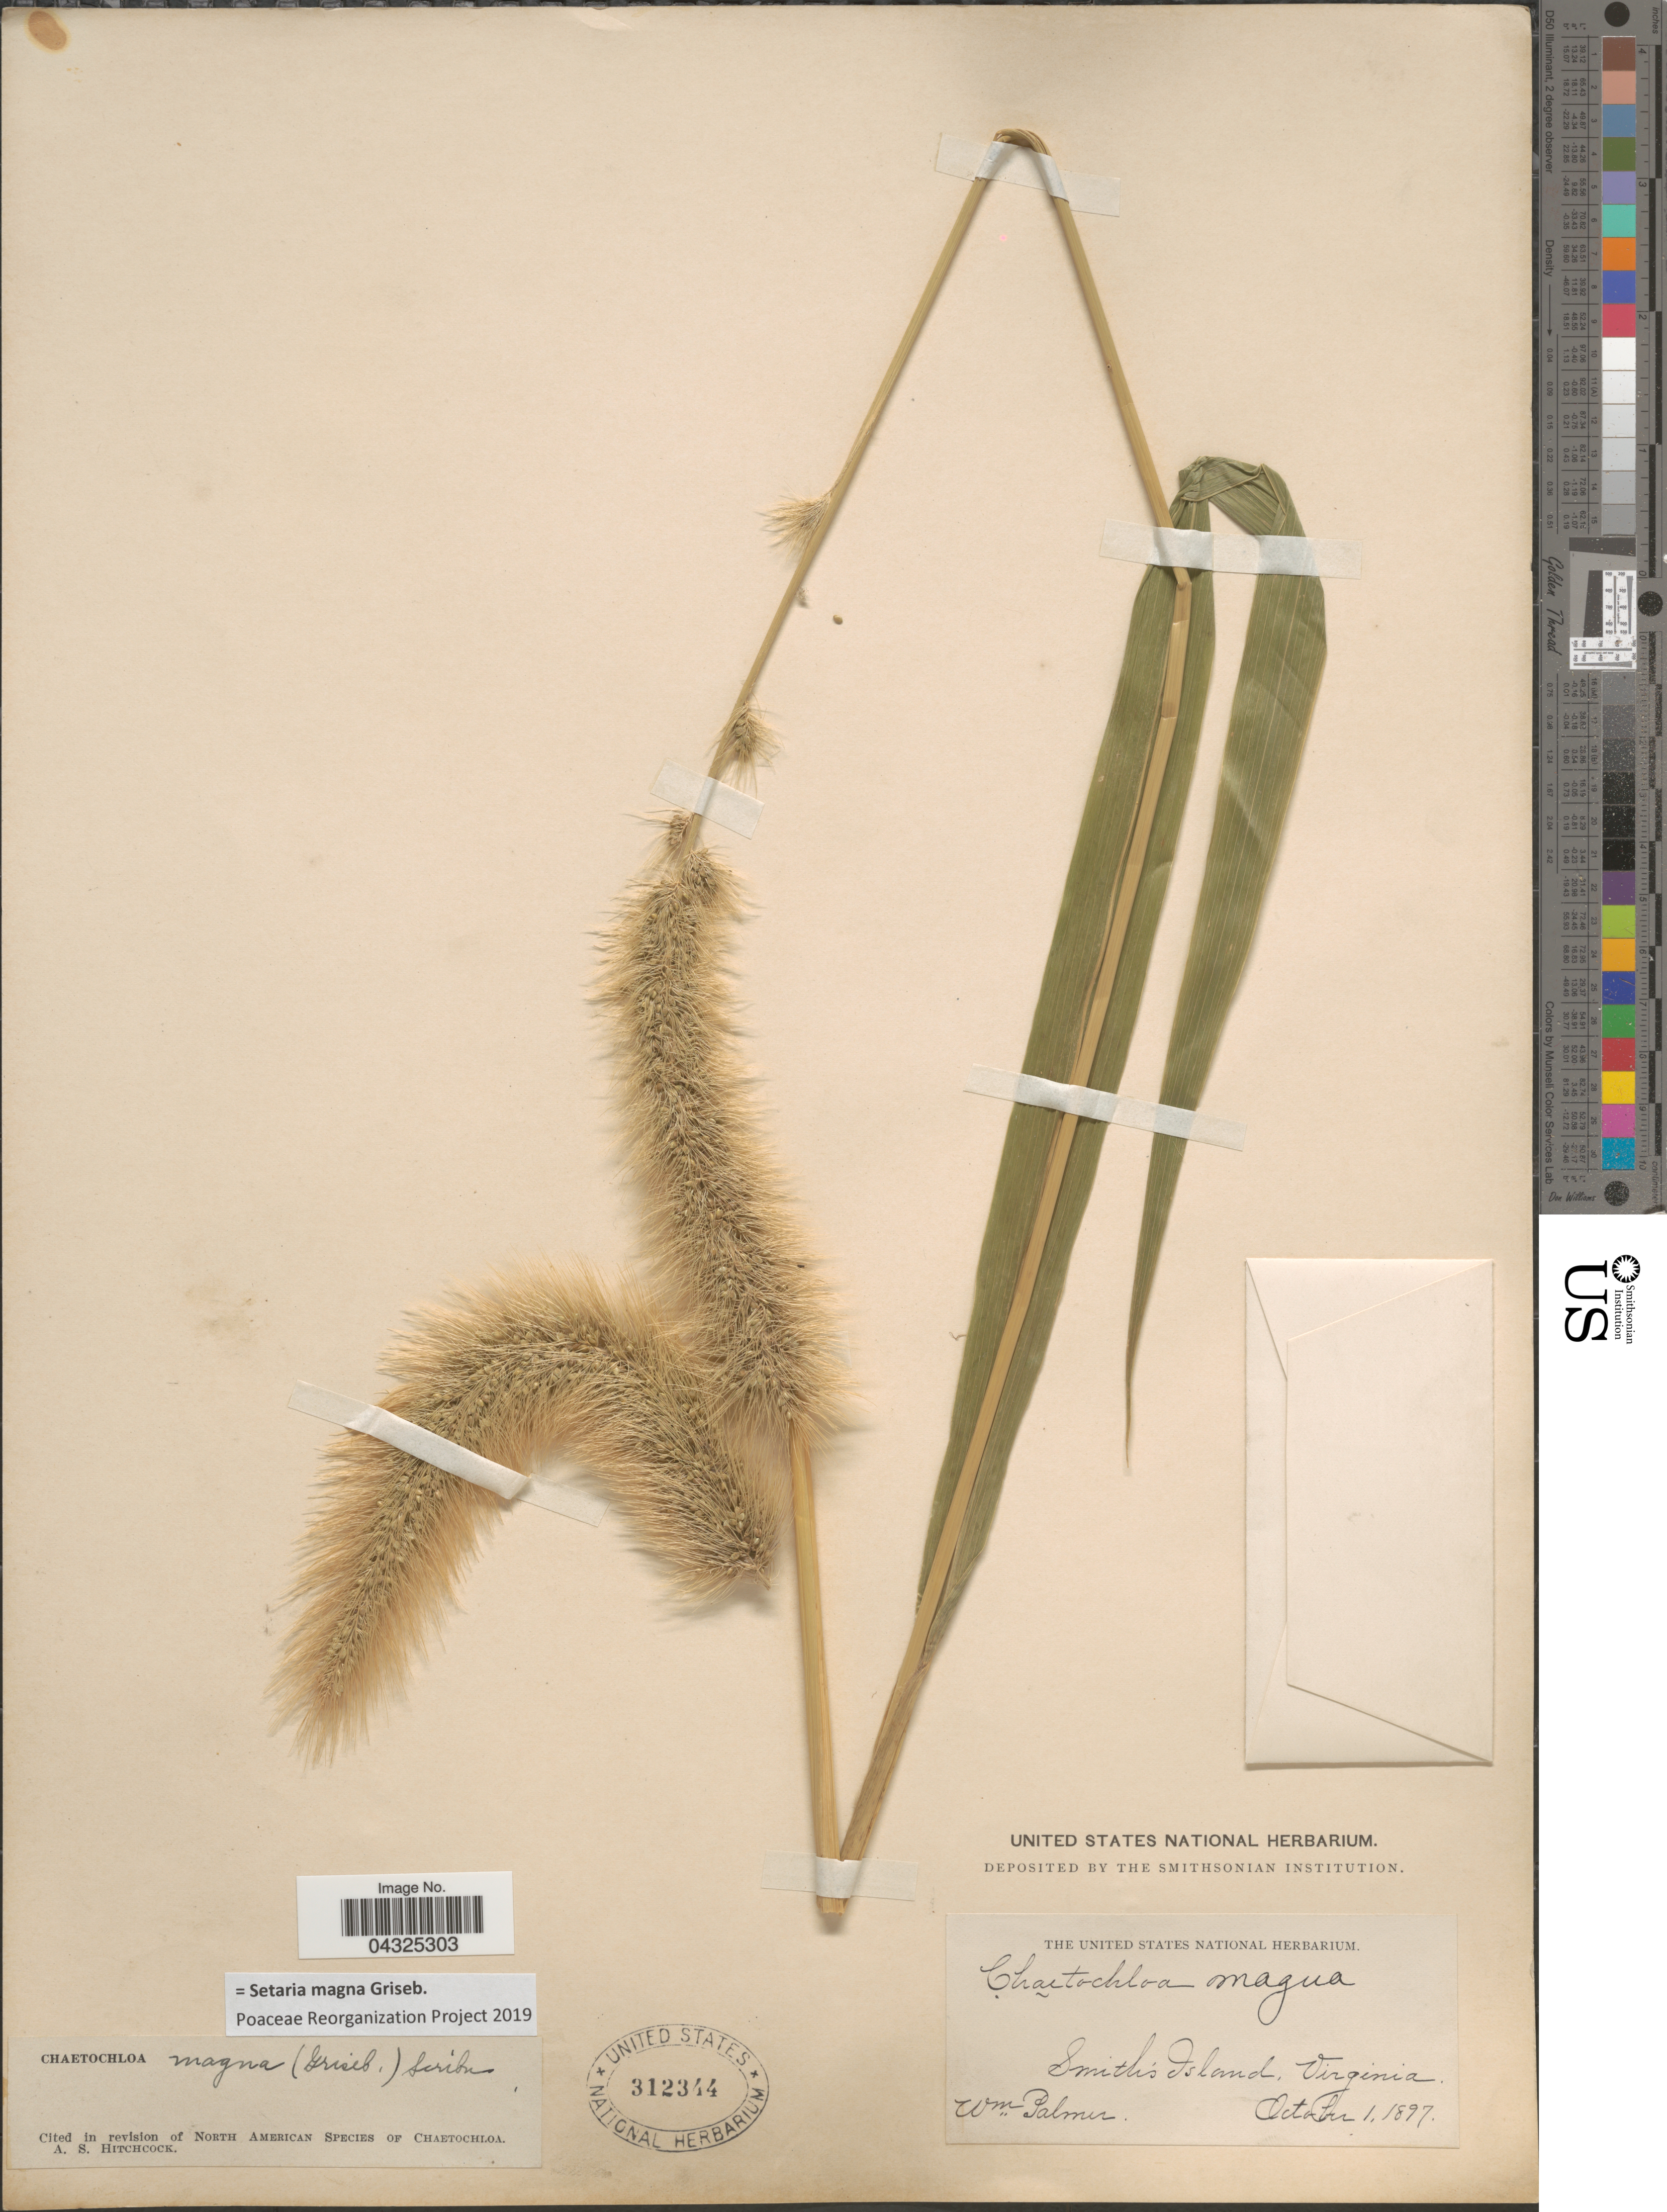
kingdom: Plantae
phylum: Tracheophyta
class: Liliopsida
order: Poales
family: Poaceae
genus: Setaria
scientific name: Setaria magna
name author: Griseb.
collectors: W. Palmer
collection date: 1897-10-01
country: United States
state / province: Virginia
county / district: Northampton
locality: Smith's Island.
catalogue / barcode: US 312344